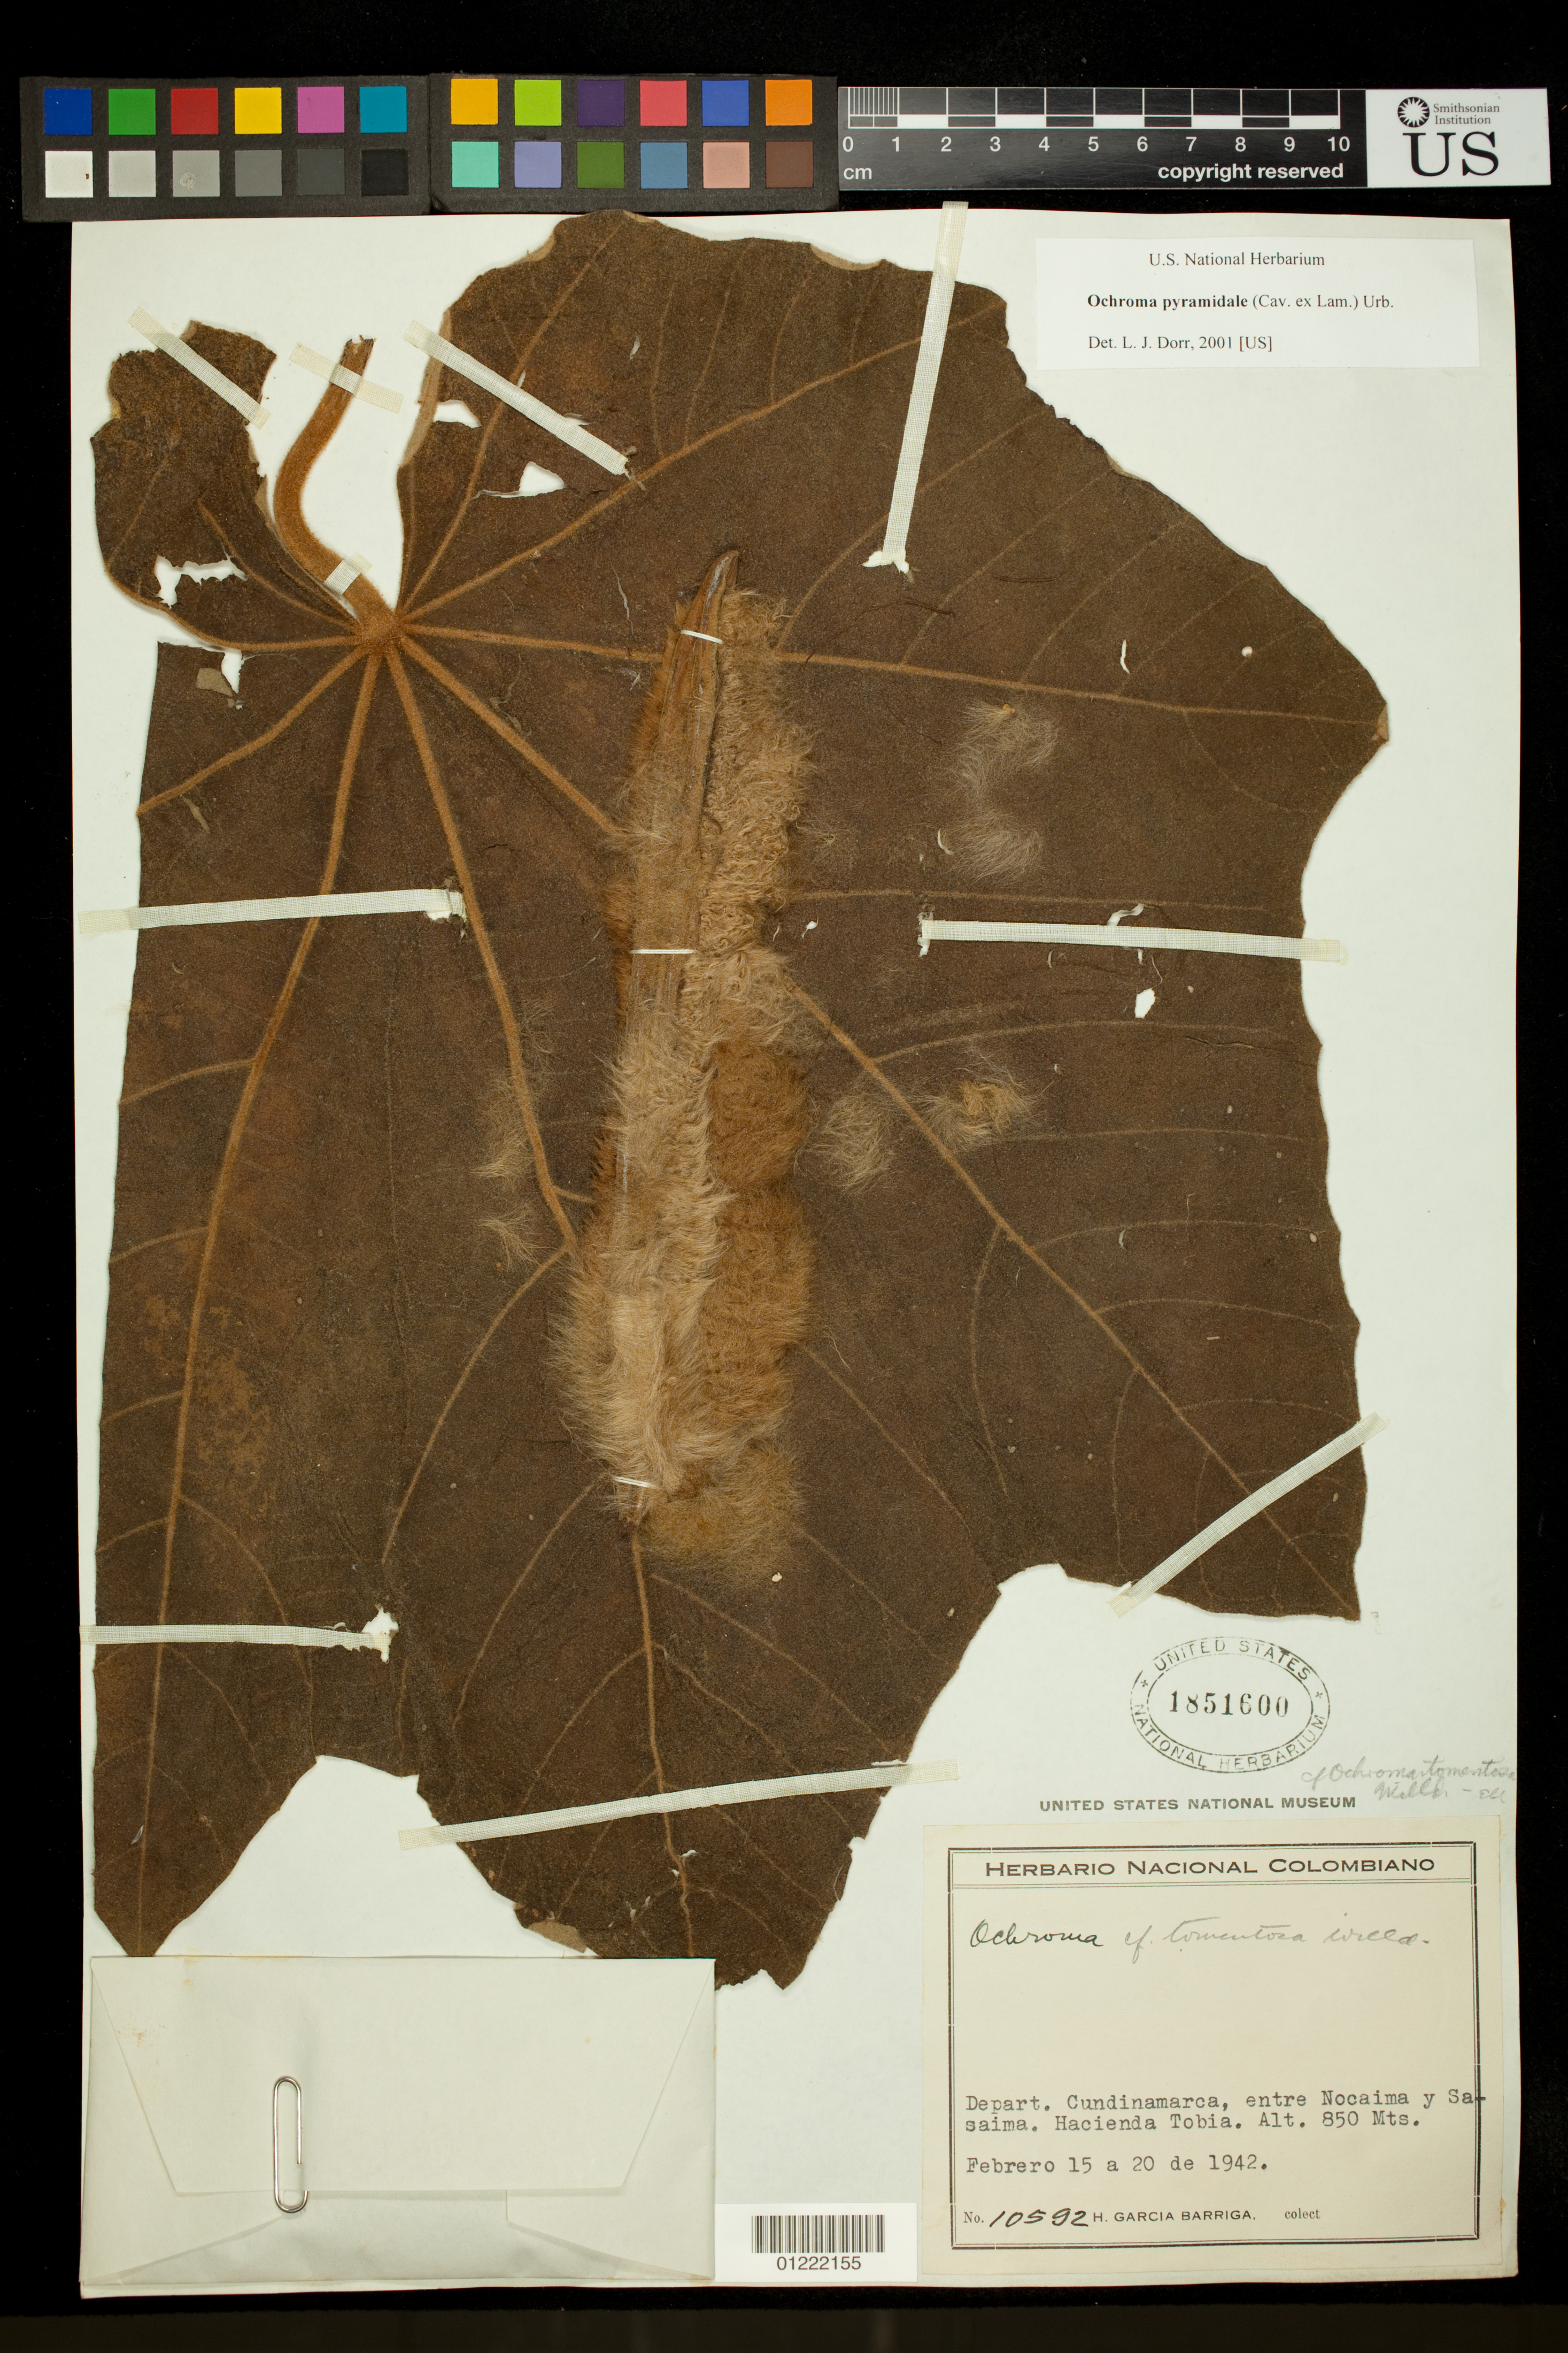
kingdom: Plantae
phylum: Tracheophyta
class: Magnoliopsida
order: Malvales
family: Malvaceae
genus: Ochroma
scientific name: Ochroma pyramidale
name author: (Cav. ex Lam.) Urb.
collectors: H. García Barriga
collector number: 10592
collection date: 1942-02-15/1942-02-20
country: Colombia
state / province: Cundinamarca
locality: Entre Nocaima y Sasaima. Hacienda Tobia.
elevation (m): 850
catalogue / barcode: US 1851600